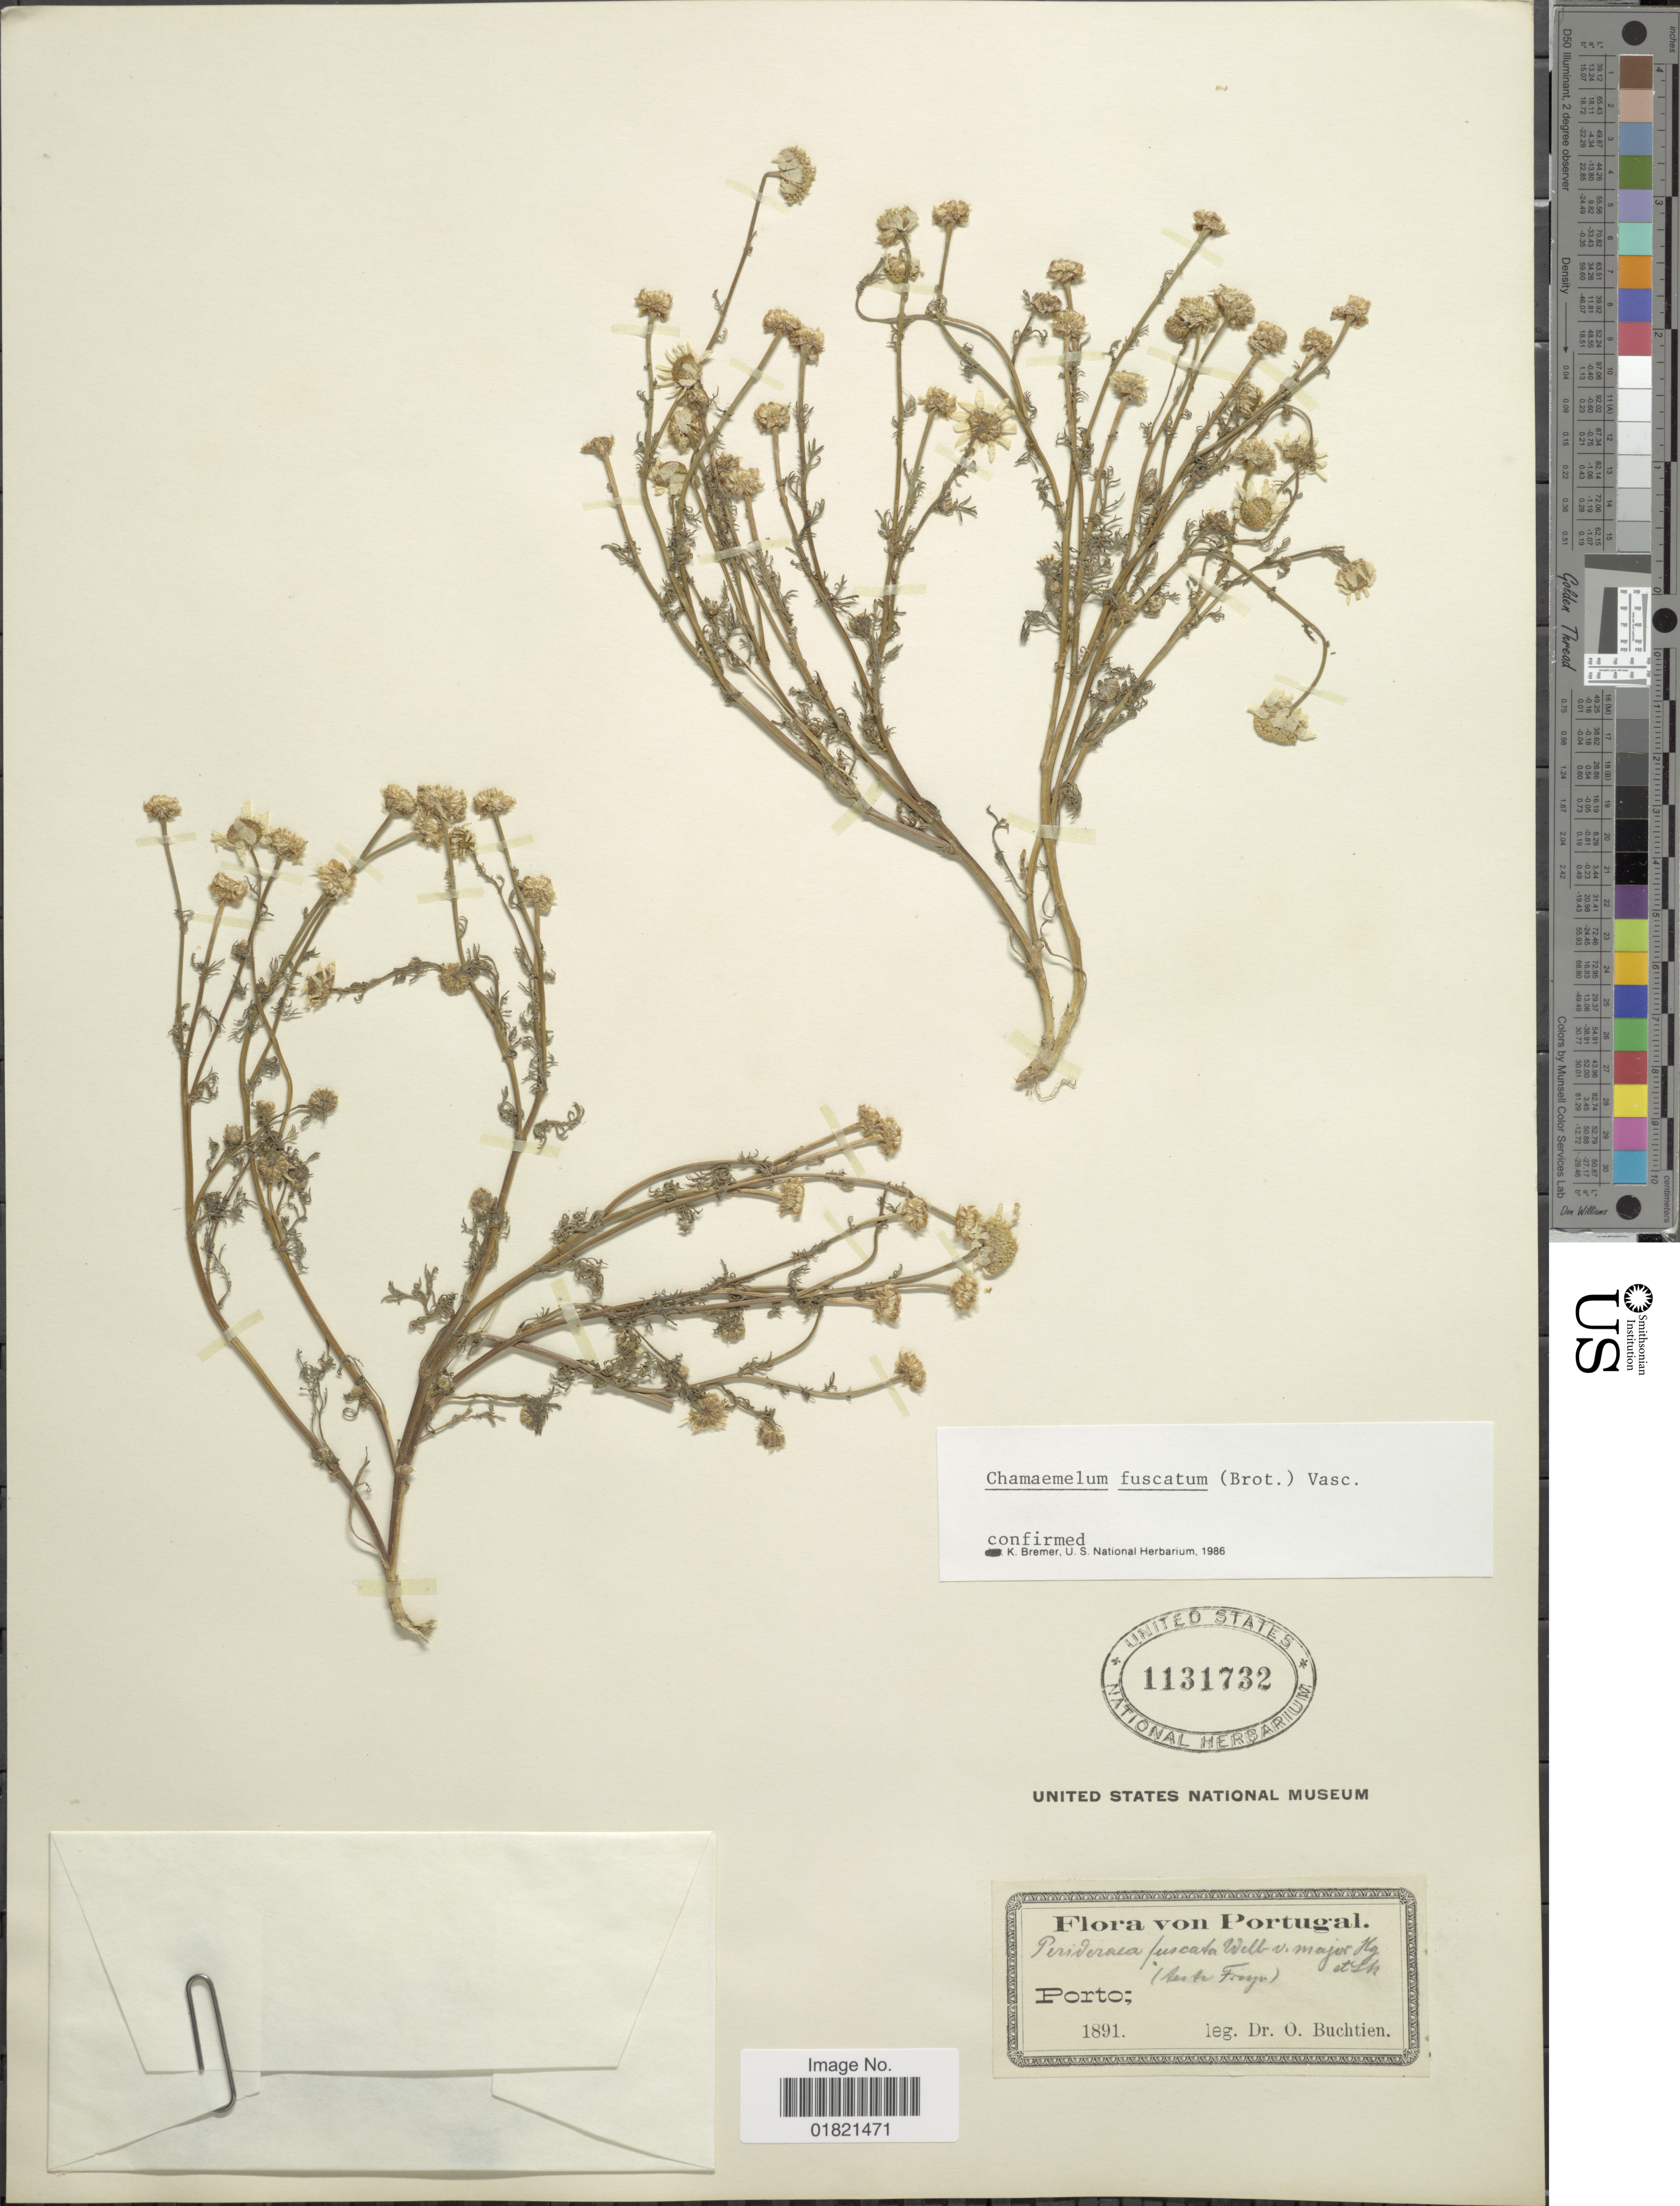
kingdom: Plantae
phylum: Tracheophyta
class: Magnoliopsida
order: Asterales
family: Asteraceae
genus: Chamaemelum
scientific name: Chamaemelum mixtum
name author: L.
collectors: O. Buchtien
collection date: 1891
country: Portugal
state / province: Porto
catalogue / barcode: US 1131732